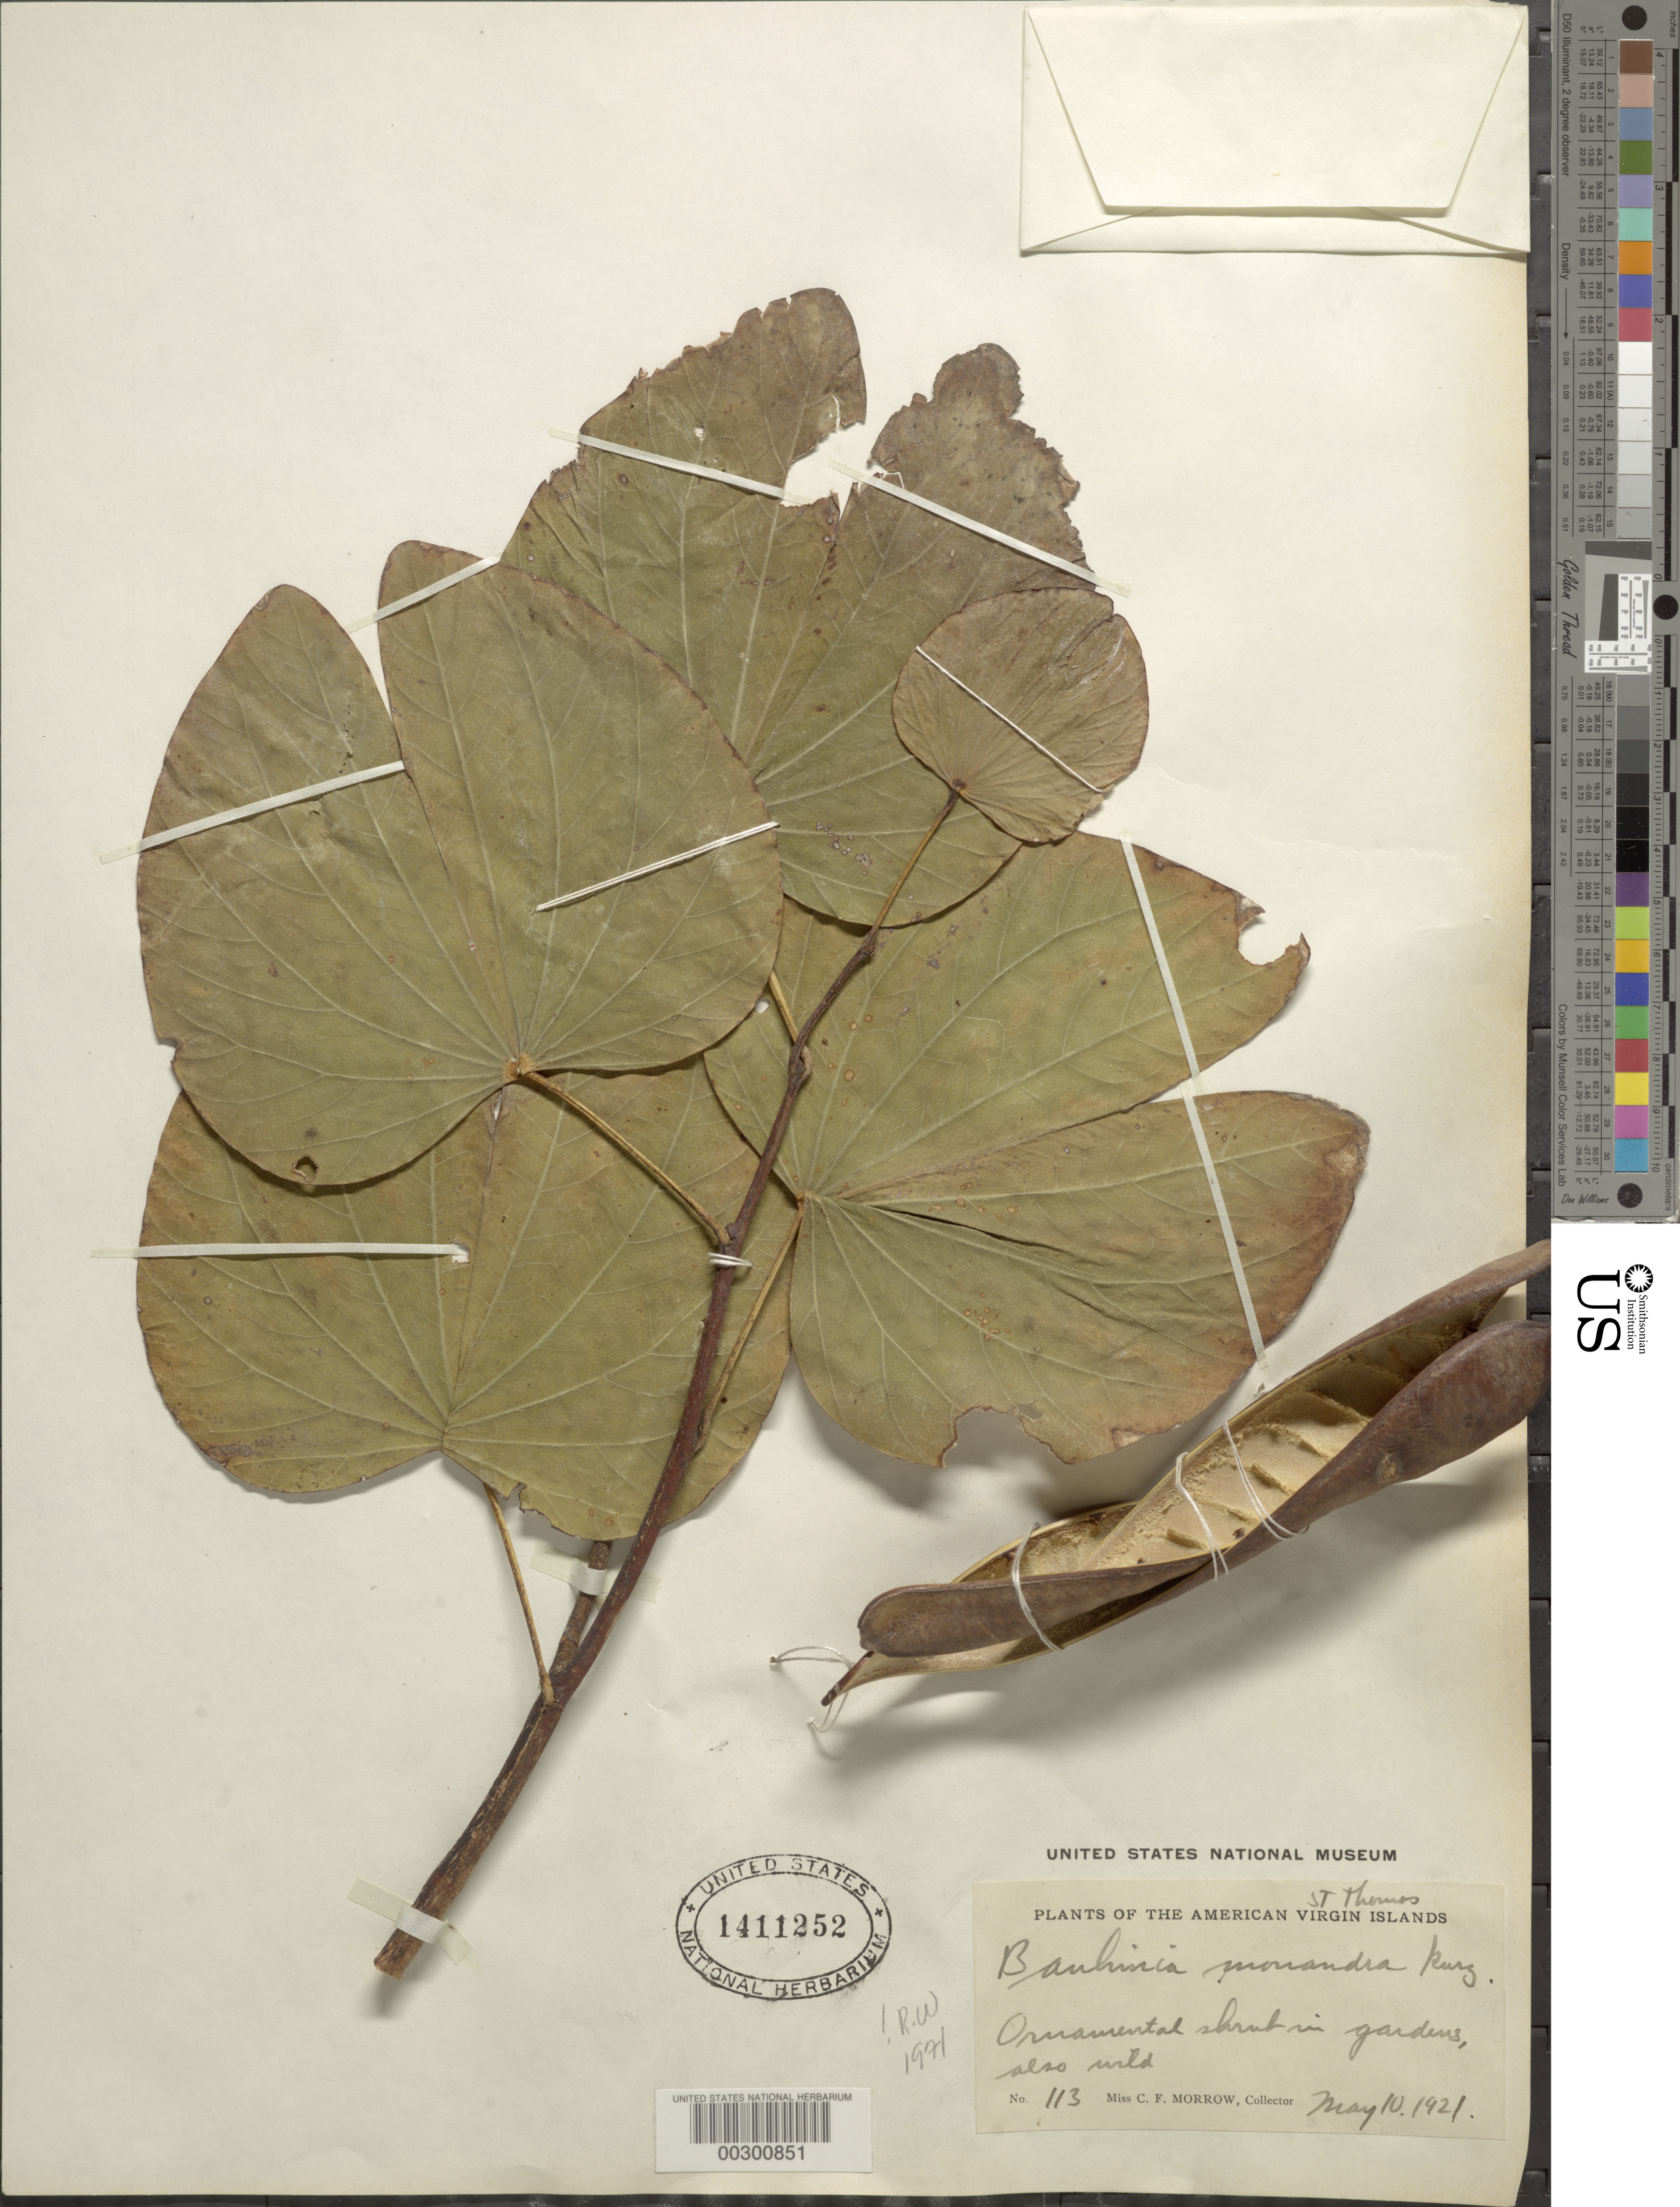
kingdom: Plantae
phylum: Tracheophyta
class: Magnoliopsida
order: Fabales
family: Fabaceae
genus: Bauhinia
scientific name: Bauhinia monandra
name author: Kurz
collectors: C. Morrow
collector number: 113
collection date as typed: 10 May 1921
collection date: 1921-05-10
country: U.S. Virgin Islands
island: St. Thomas Island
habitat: Gardens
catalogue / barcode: US 1411252